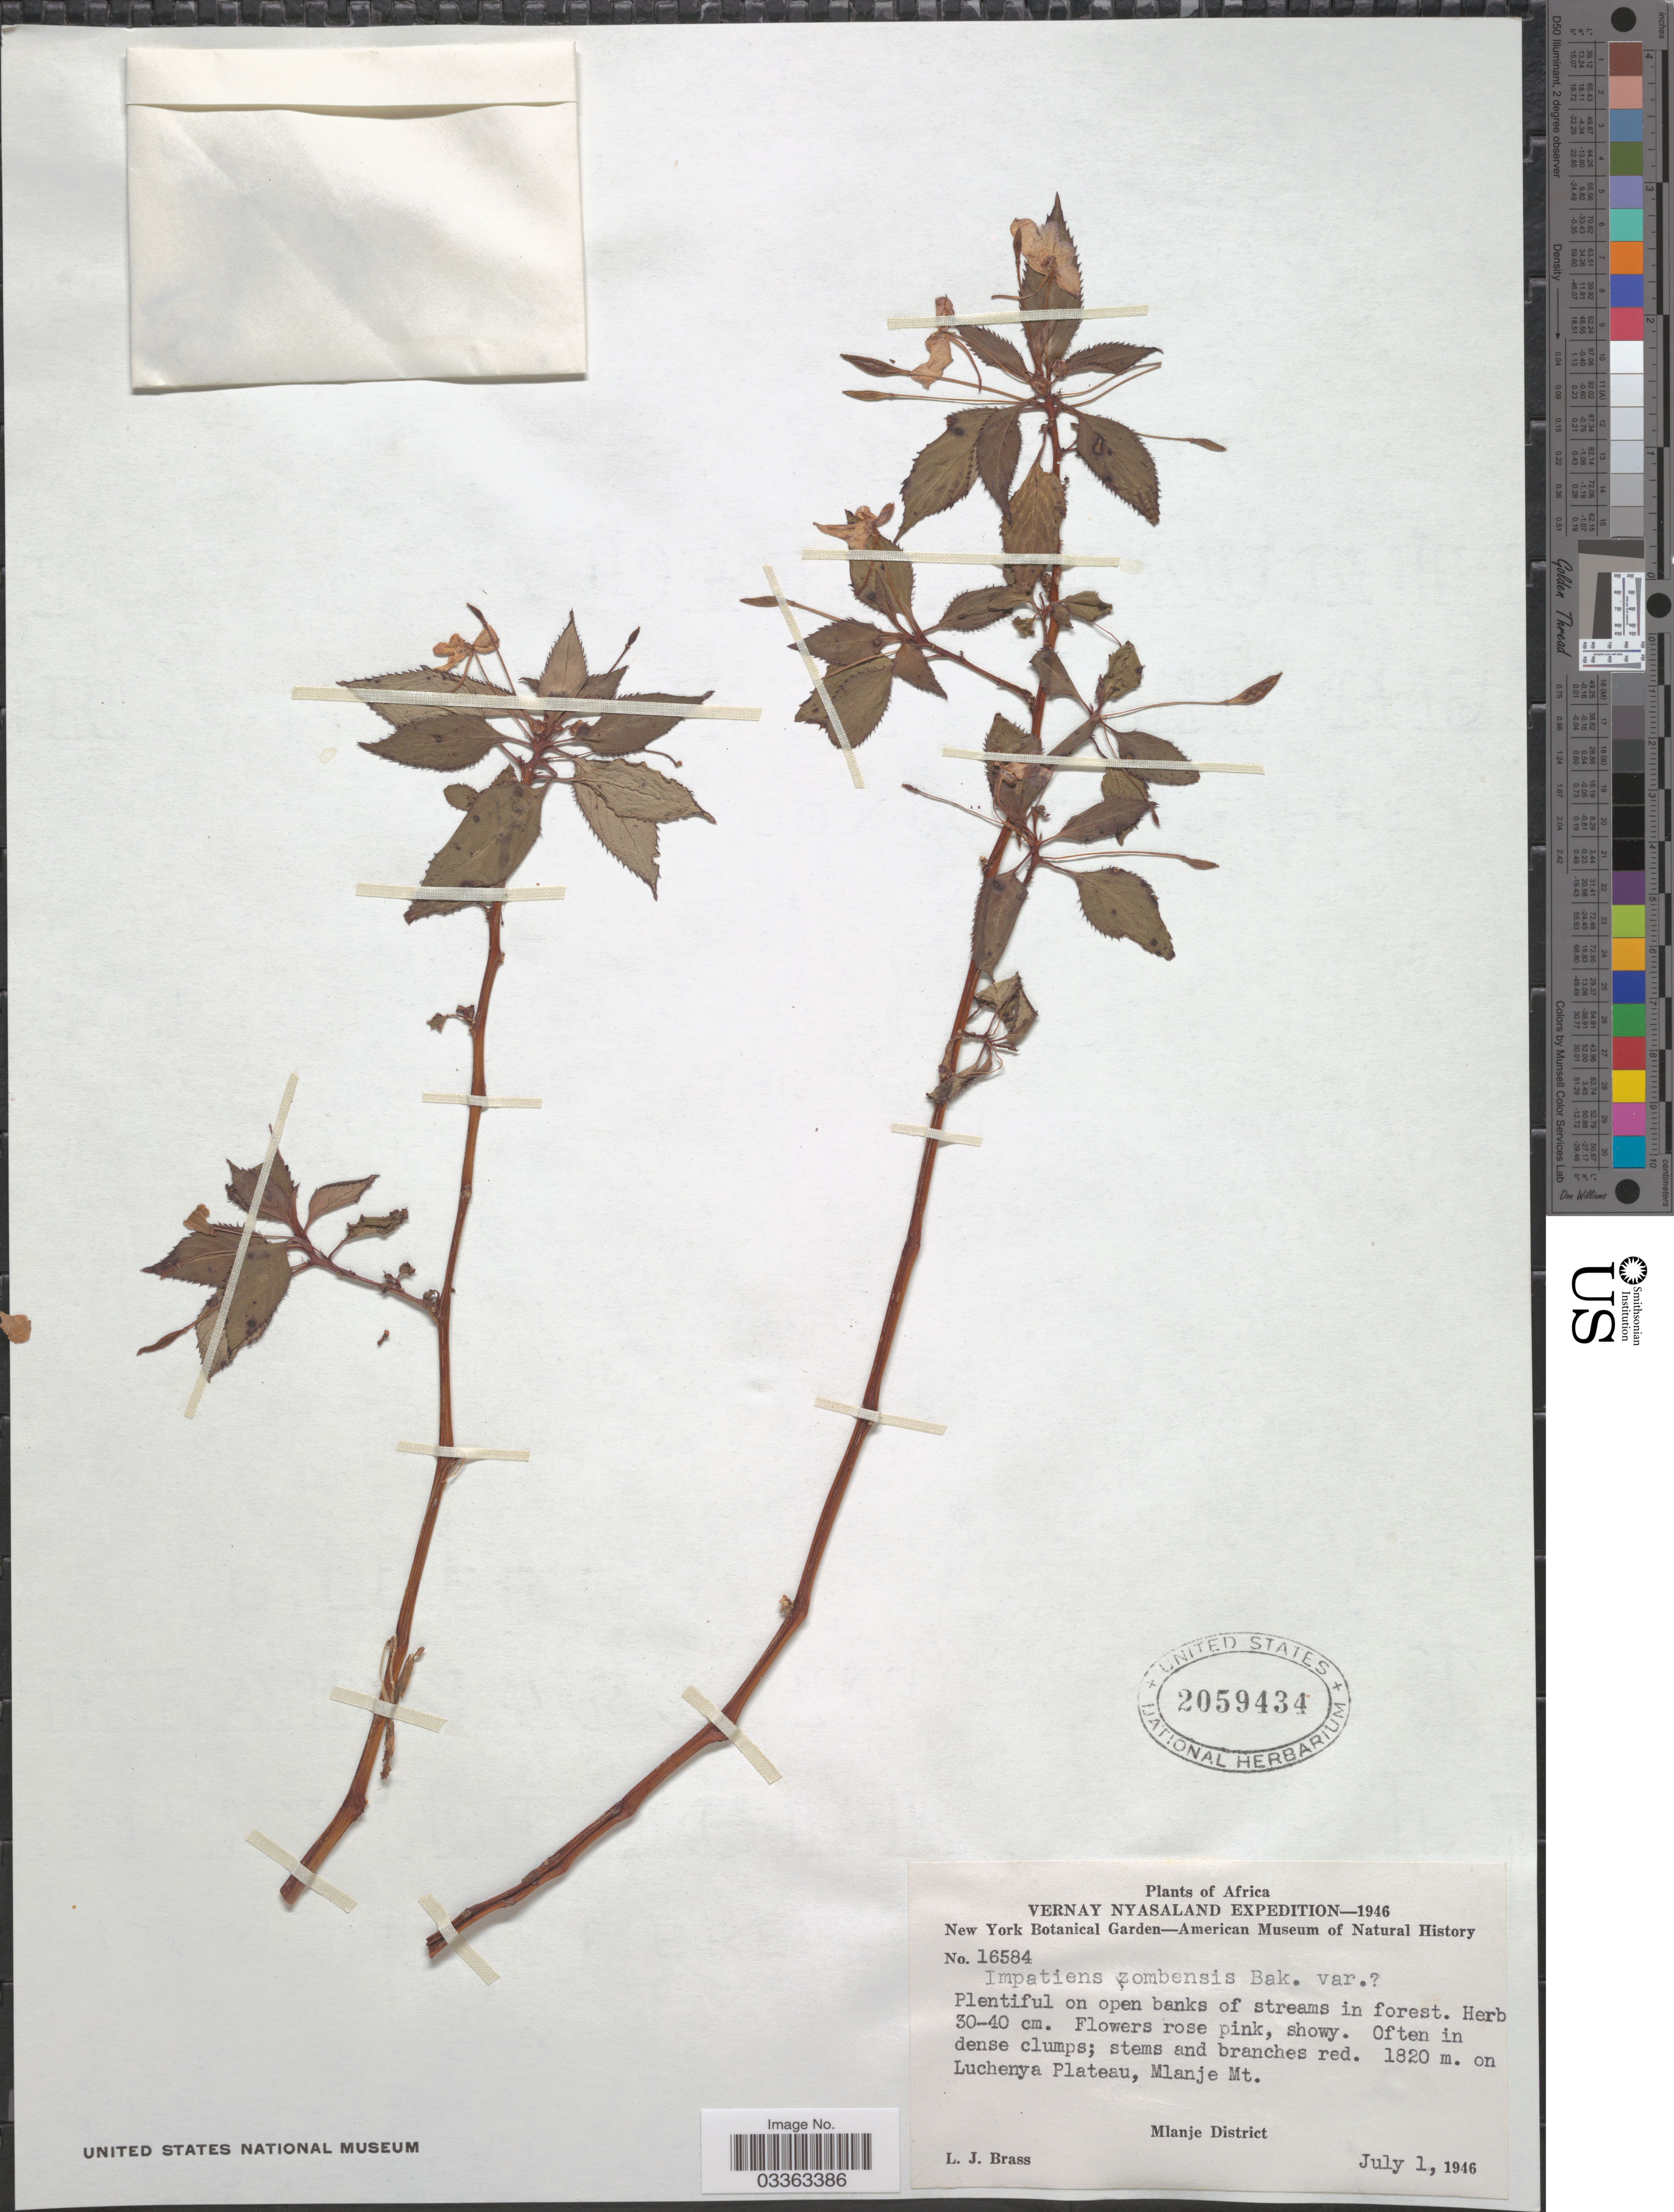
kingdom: Plantae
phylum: Tracheophyta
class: Magnoliopsida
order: Ericales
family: Balsaminaceae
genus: Impatiens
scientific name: Impatiens zombensis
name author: Baker f.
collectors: L. J. Brass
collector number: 16584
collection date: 1946-07-01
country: Malawi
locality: Nyasaland, on Luchenya Plateau, Mlanje Mt., Mlanje District.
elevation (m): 1820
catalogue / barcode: US 2059434